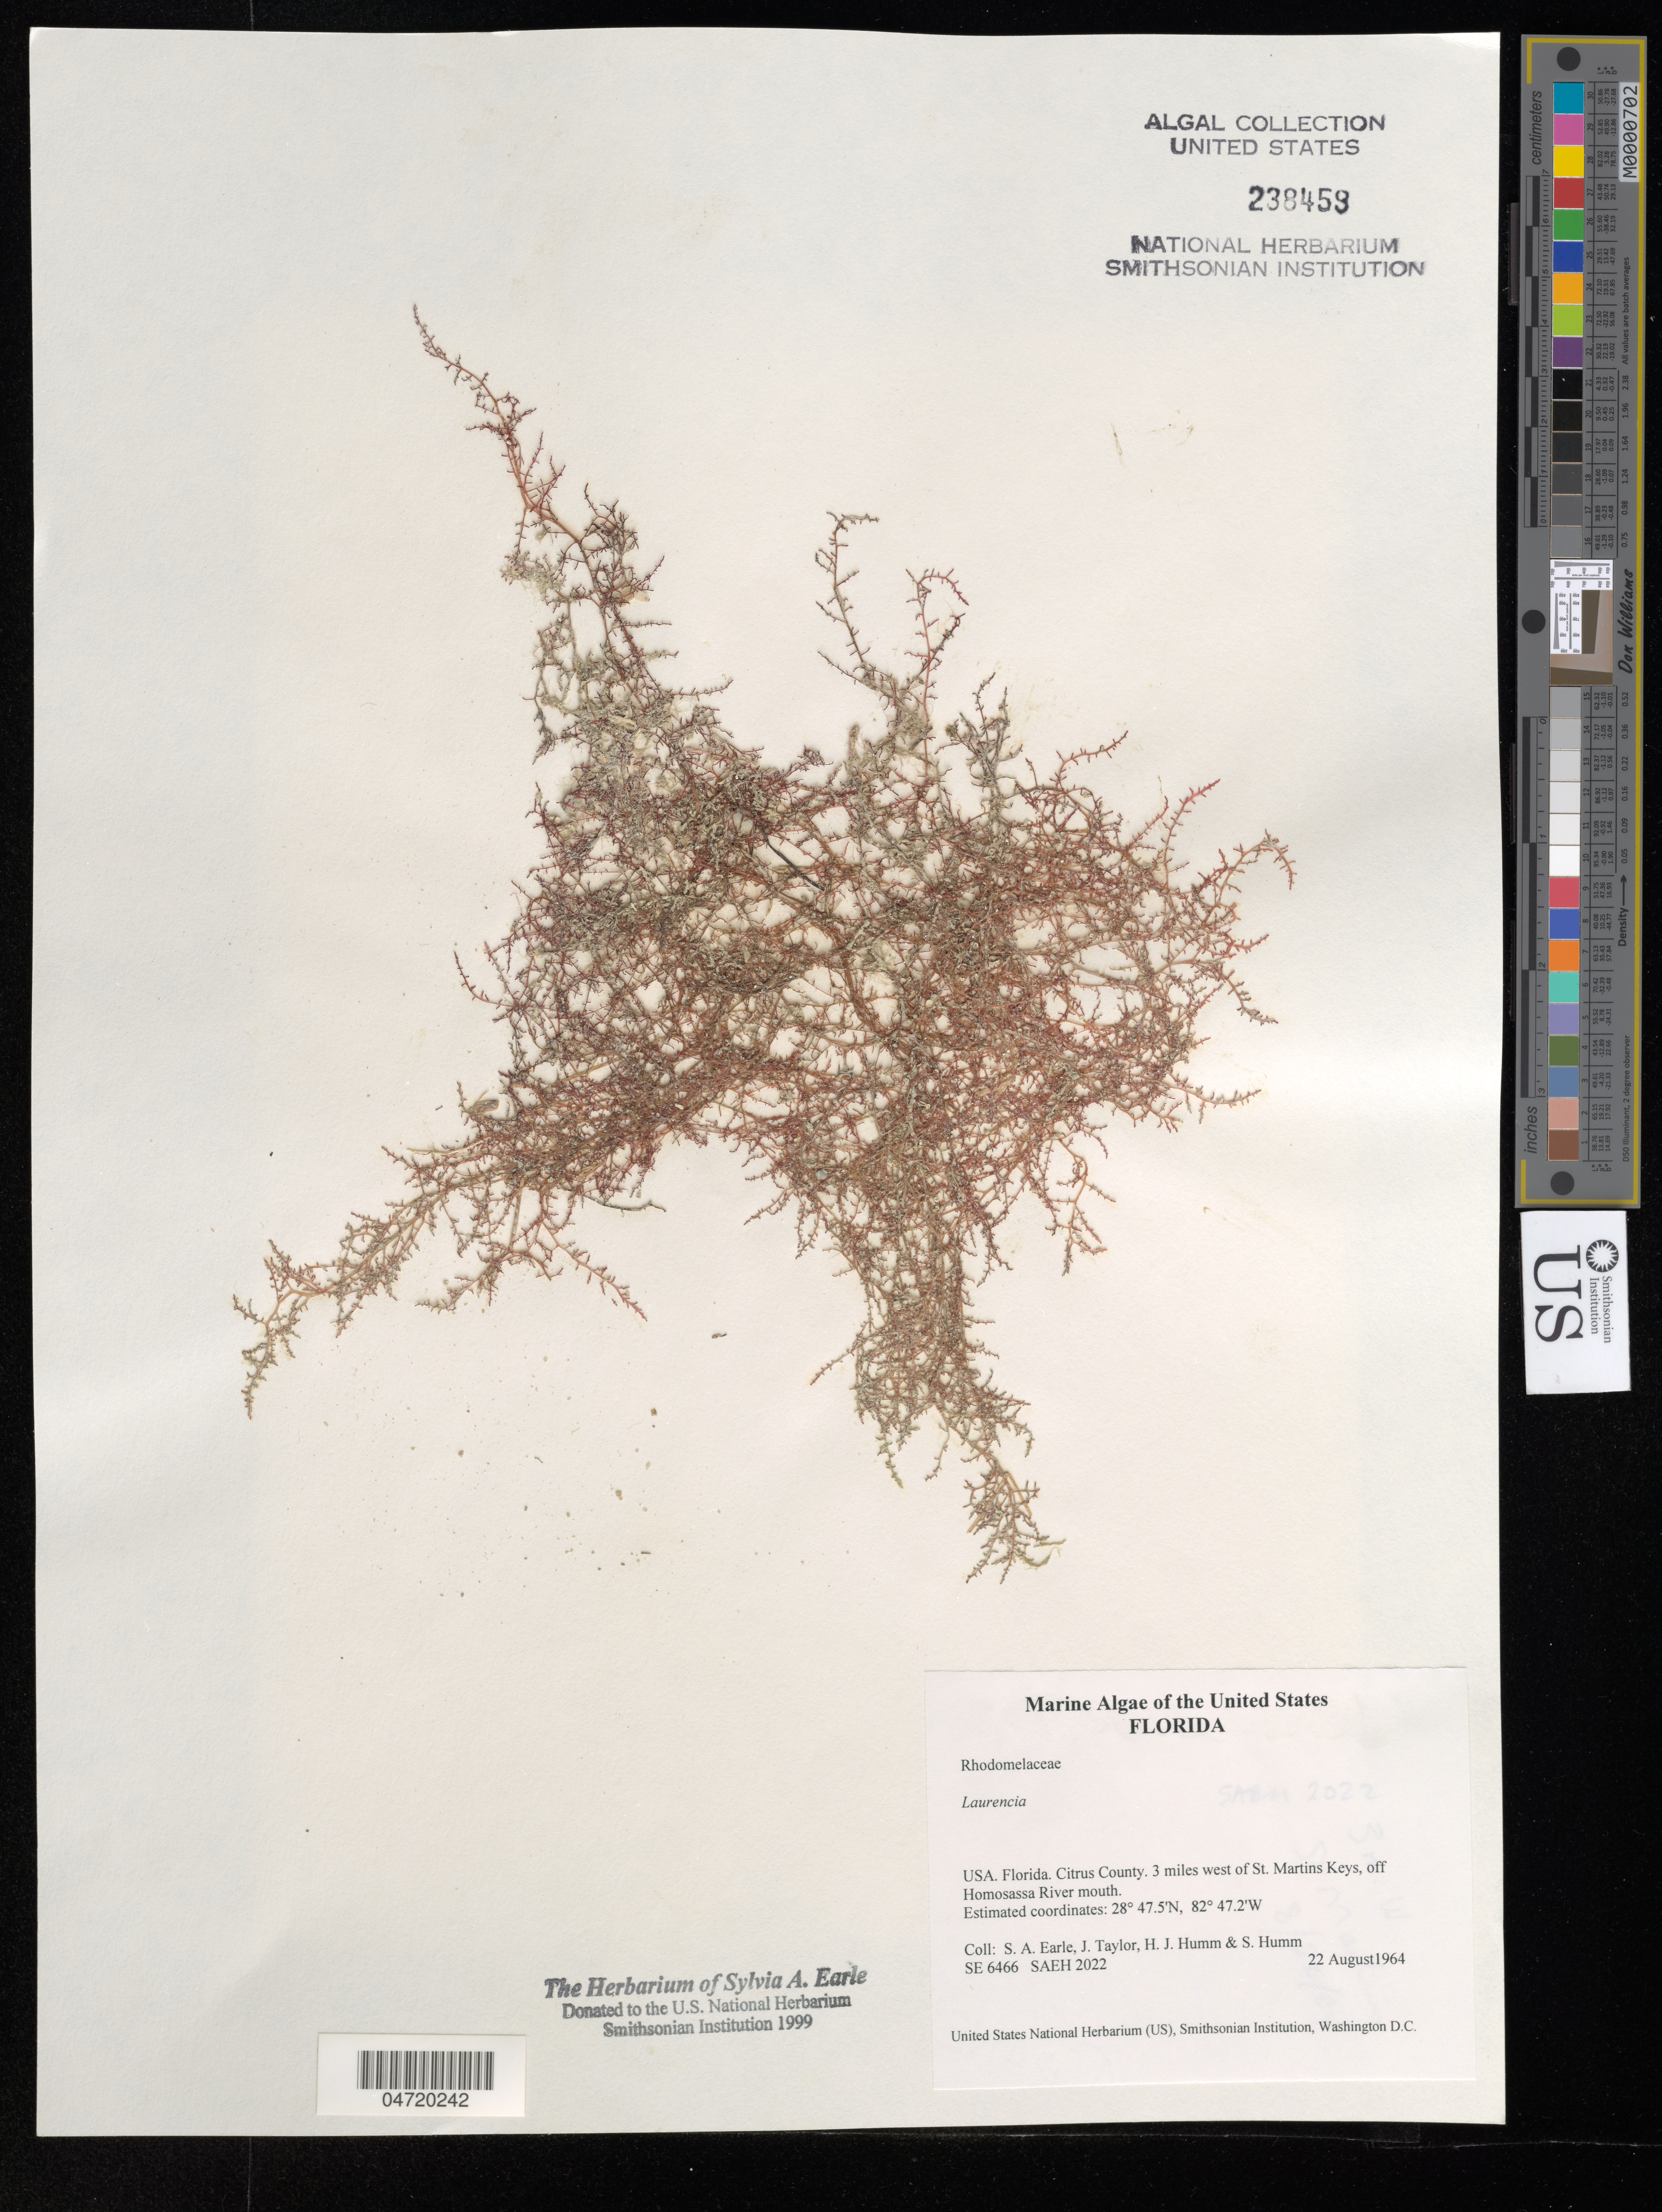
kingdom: Plantae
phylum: Rhodophyta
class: Florideophyceae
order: Ceramiales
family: Rhodomelaceae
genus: Laurencia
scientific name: Laurencia sp.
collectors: S. A. Earle, J. Taylor, H. J. Humm & S. Humm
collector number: SE6466/SAEH2022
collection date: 1964-08-22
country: United States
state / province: Florida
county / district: Citrus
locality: Citrus County. 3 miles west of St. Martins Keys, off Homosassa River mouth.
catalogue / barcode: US 238459